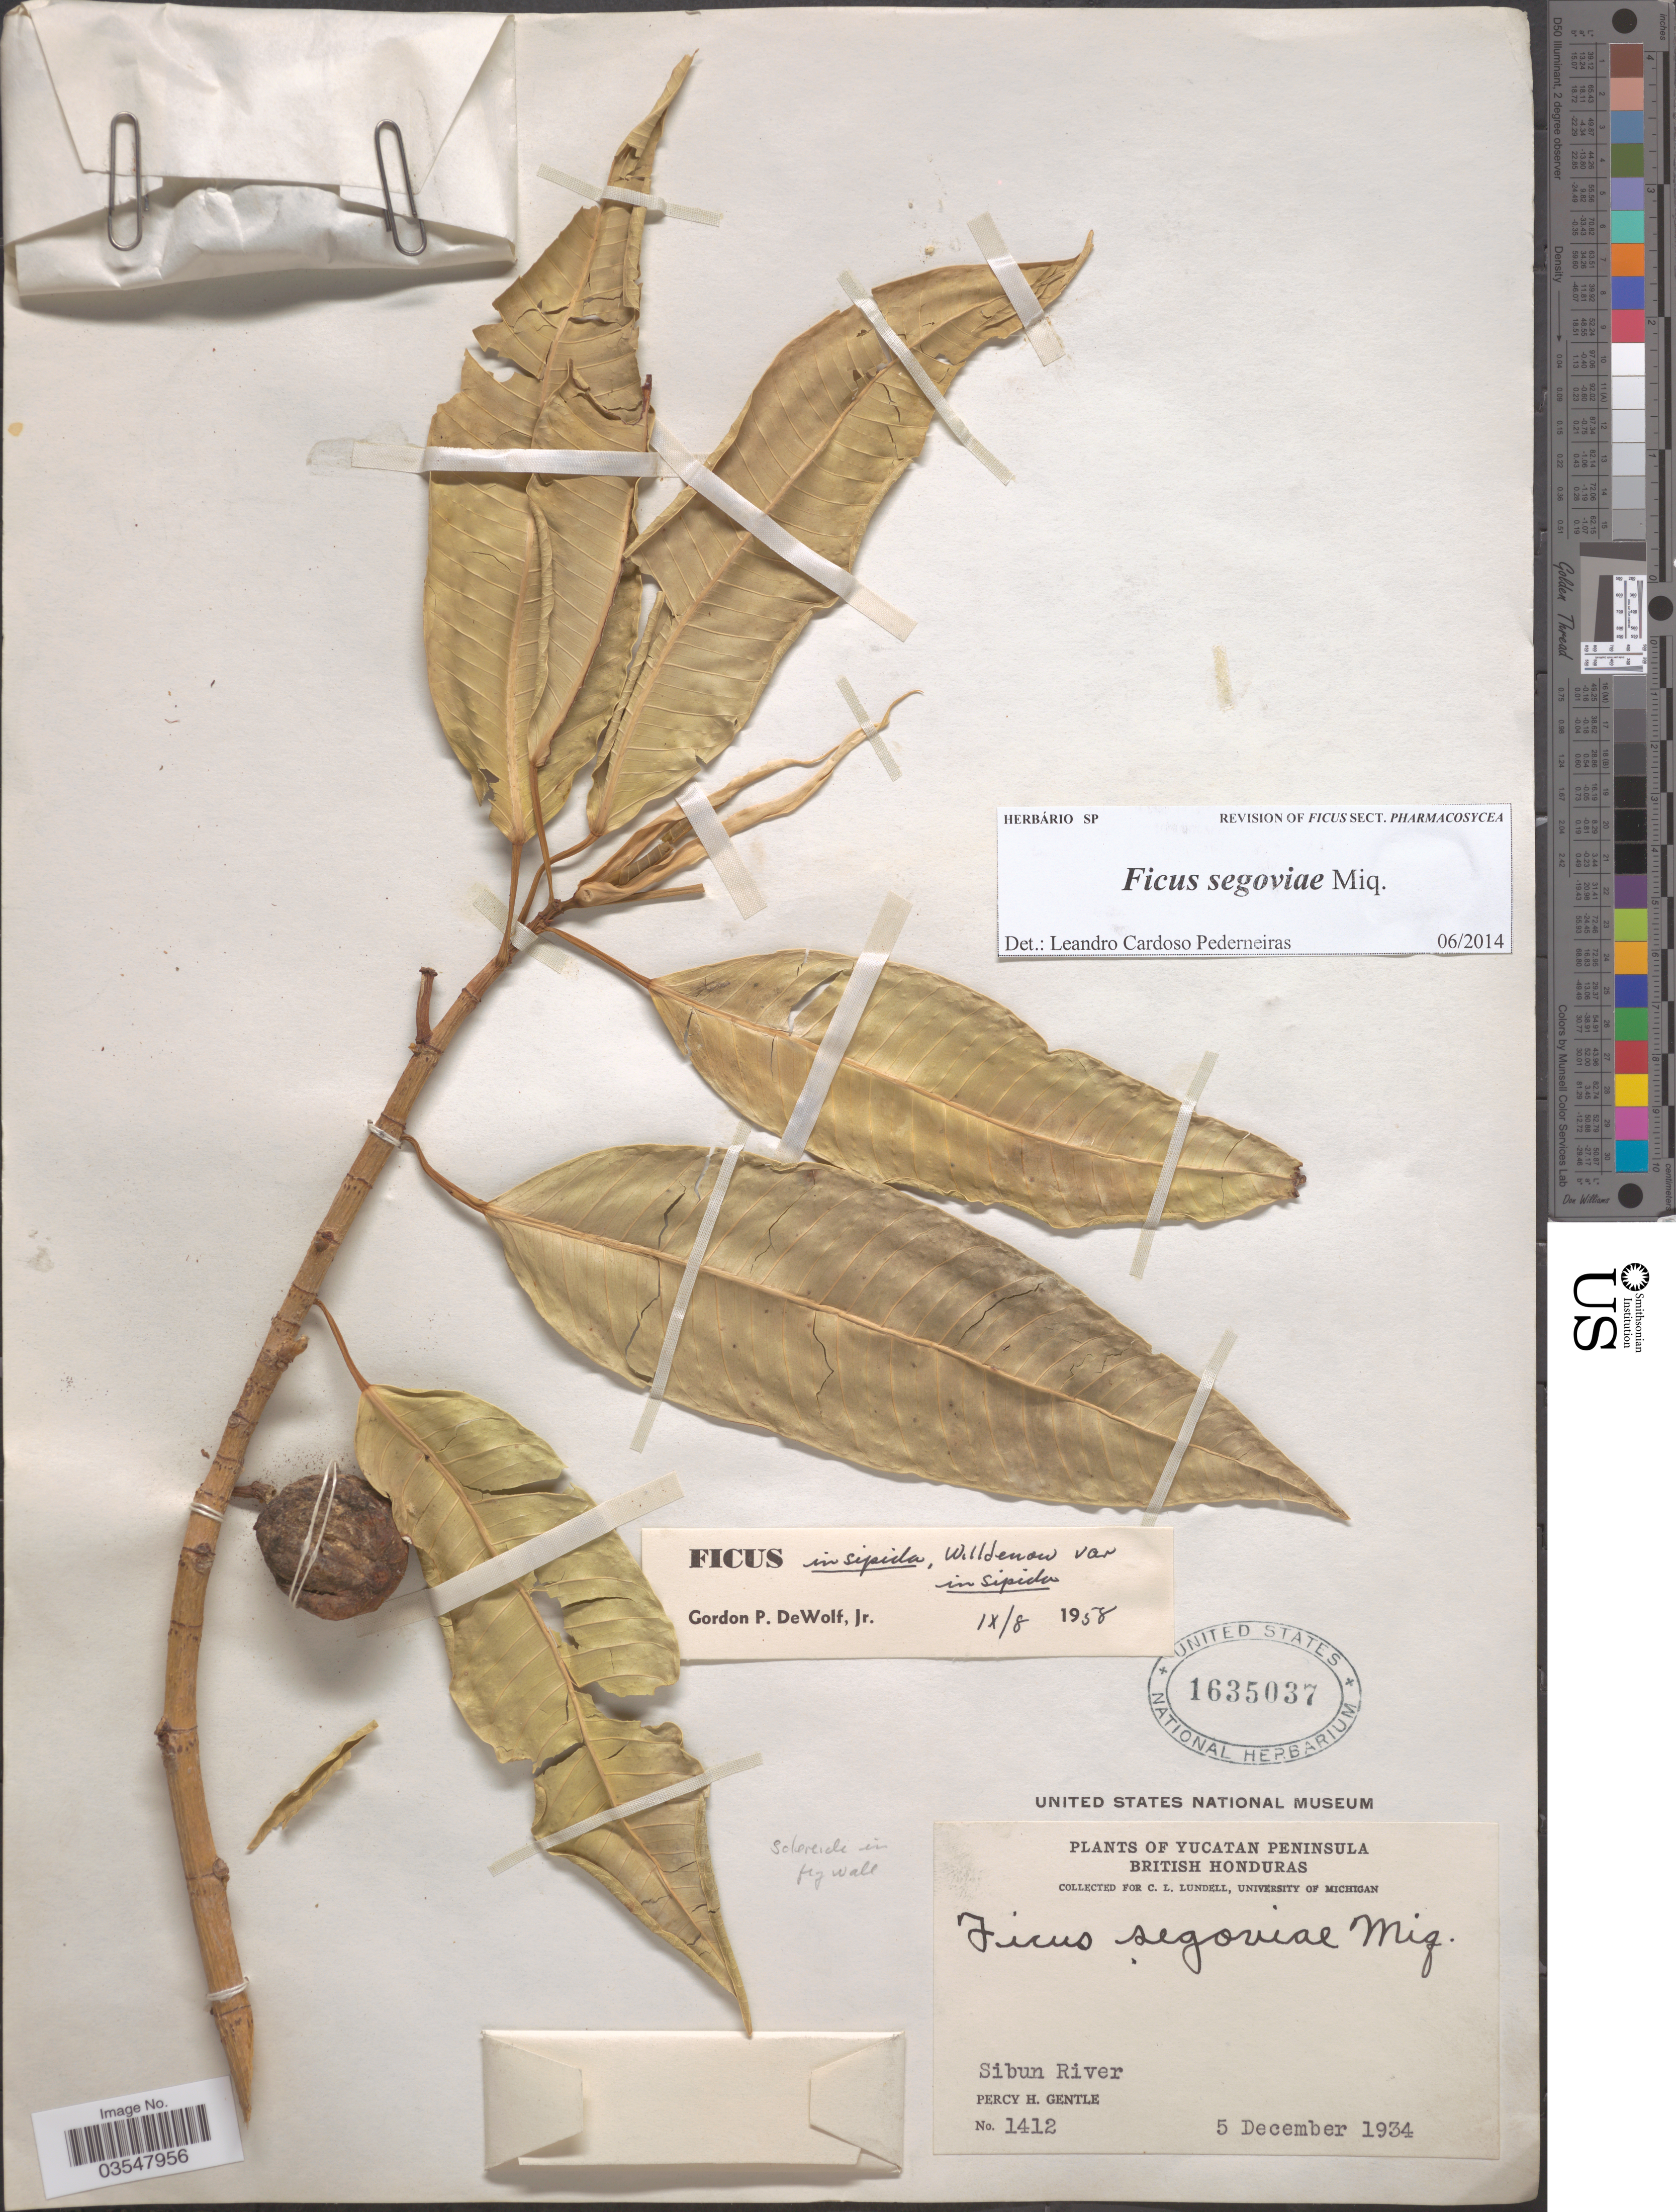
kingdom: Plantae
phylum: Tracheophyta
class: Magnoliopsida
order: Rosales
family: Moraceae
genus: Ficus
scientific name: Ficus segoviae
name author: Miq.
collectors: P. H. Gentle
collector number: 1412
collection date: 1934-12-05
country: Belize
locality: Yucatan Peninsula. British Honduras. Sibun River.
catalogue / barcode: US 1635037